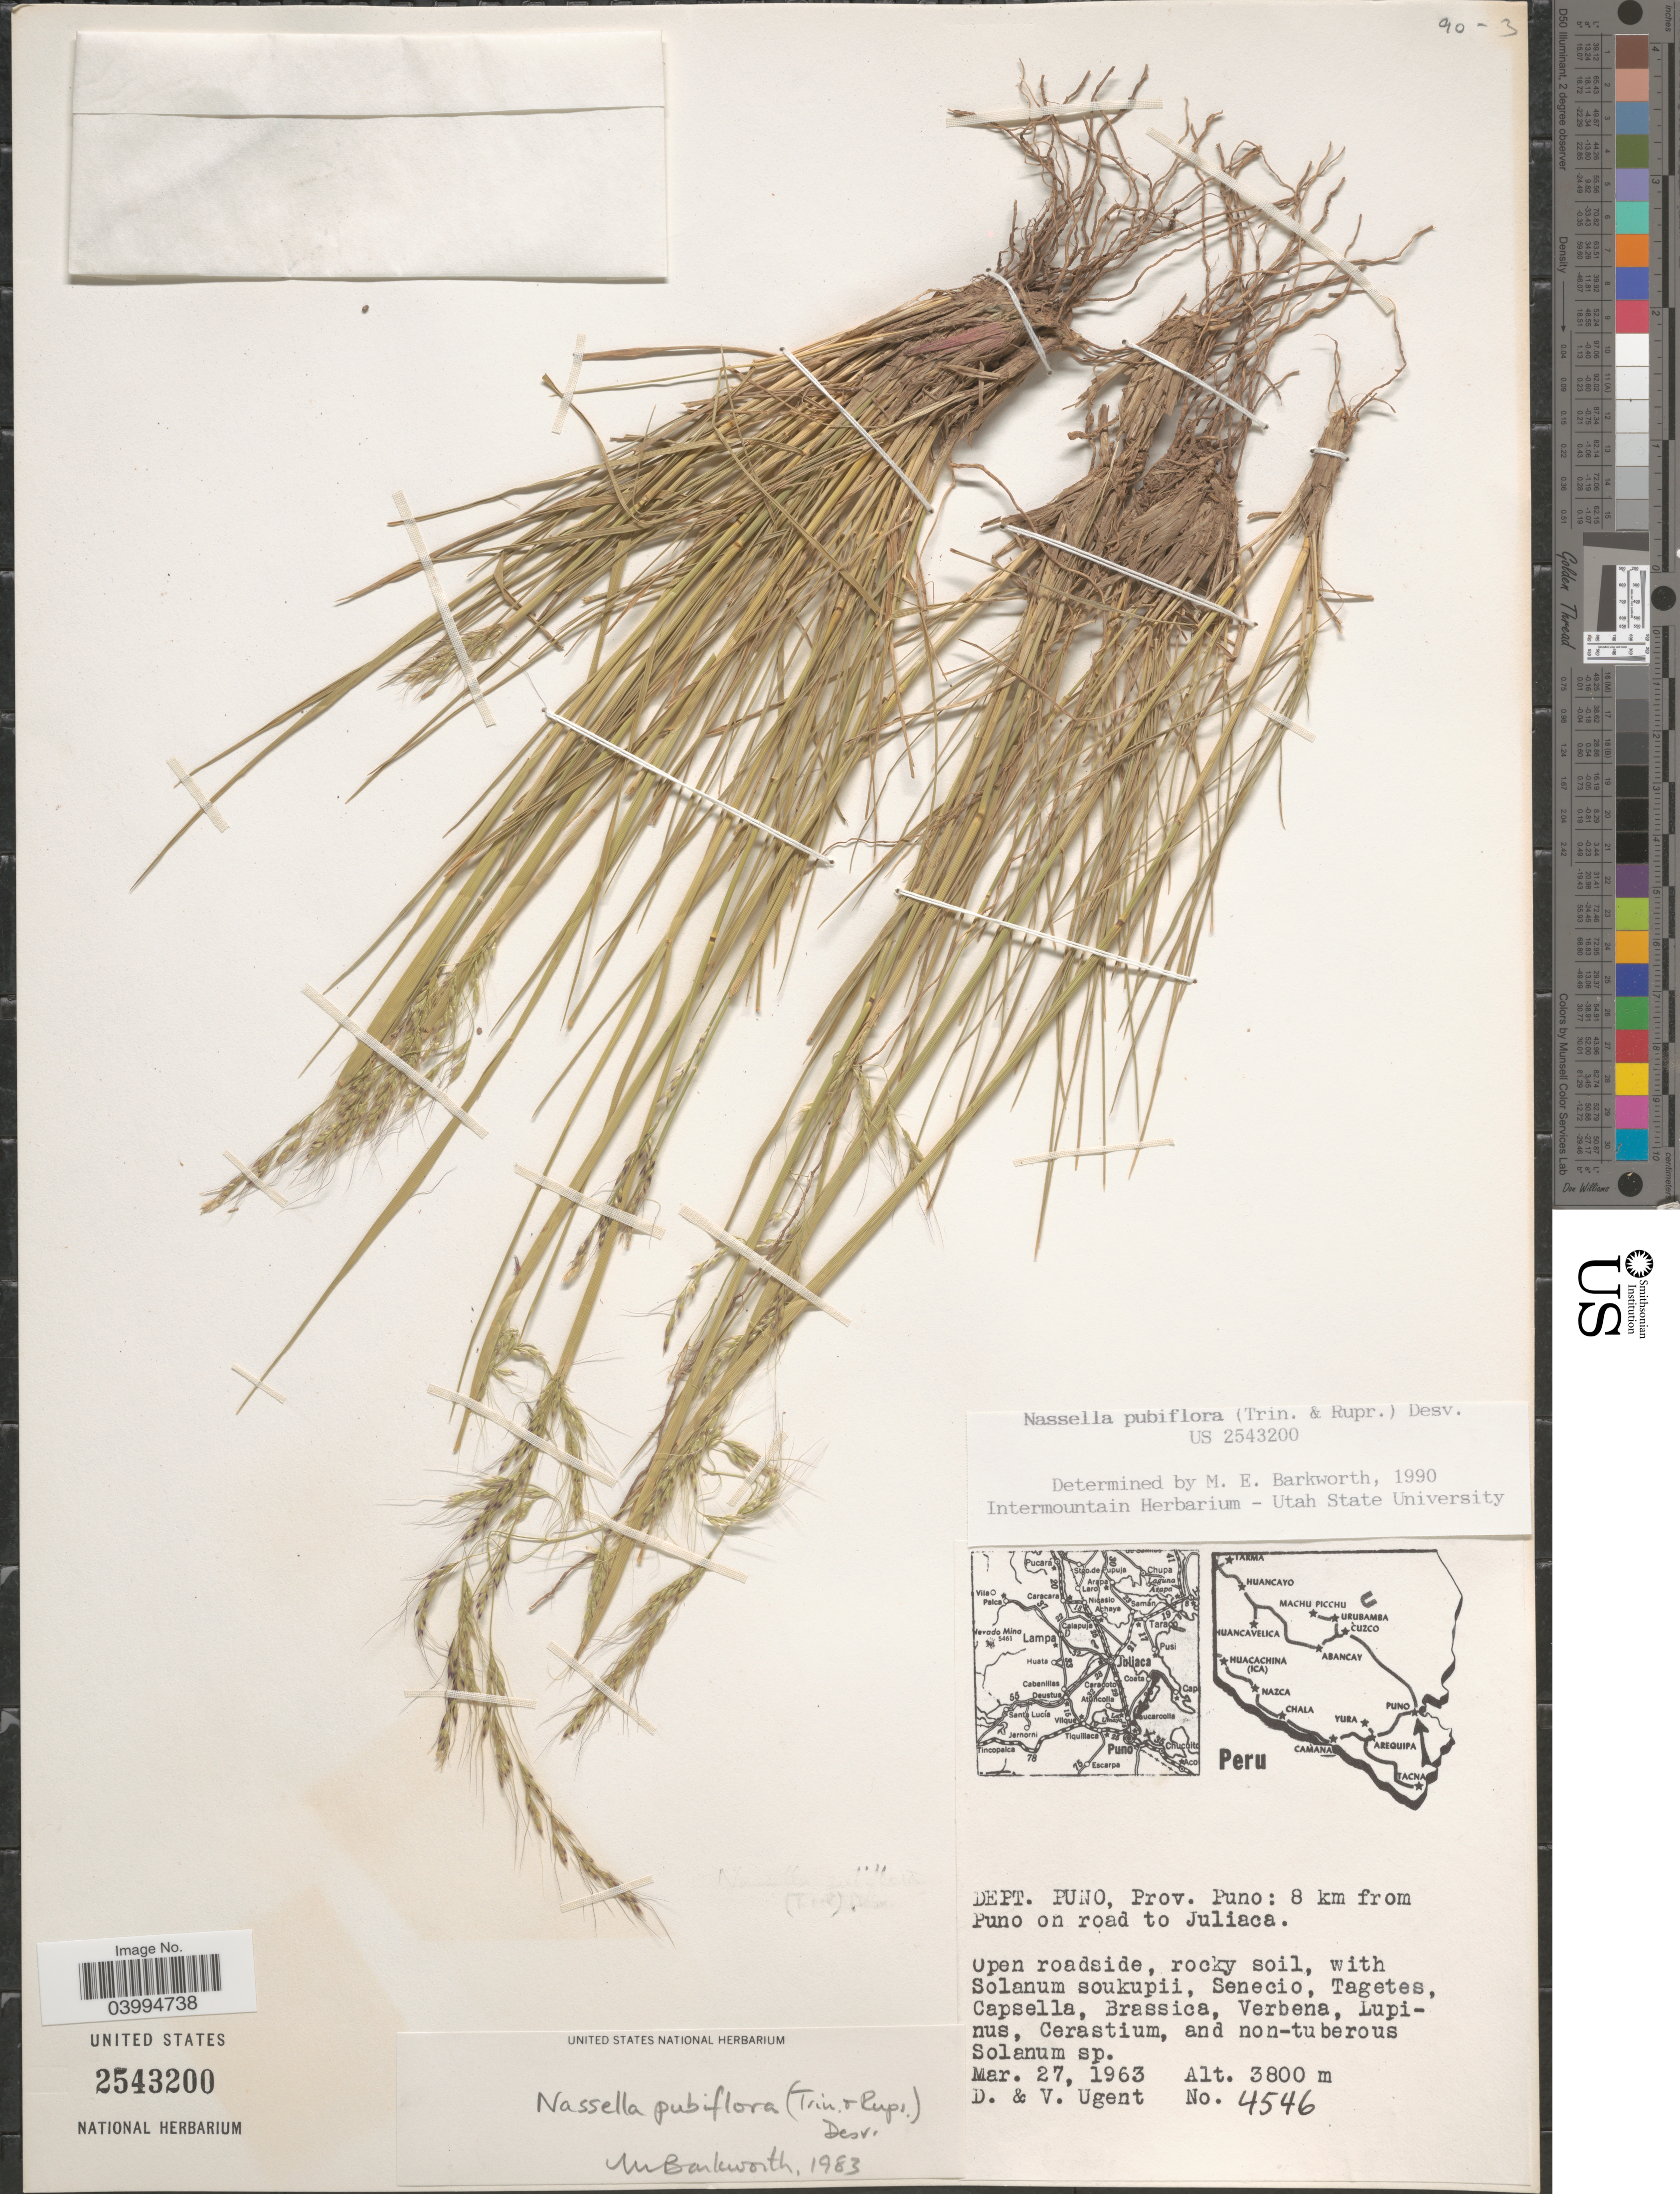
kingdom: Plantae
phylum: Tracheophyta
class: Liliopsida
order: Poales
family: Poaceae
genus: Nassella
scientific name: Nassella pubiflora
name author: (Trin. & Rupr.) É. Desv.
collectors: D. Ugent & V. Ugent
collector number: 4546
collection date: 1963-03-27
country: Peru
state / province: Puno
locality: Dept. Puno, Prov. Puno: 8 km from Puno on road to Juliaca.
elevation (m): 3800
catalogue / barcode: US 2543200